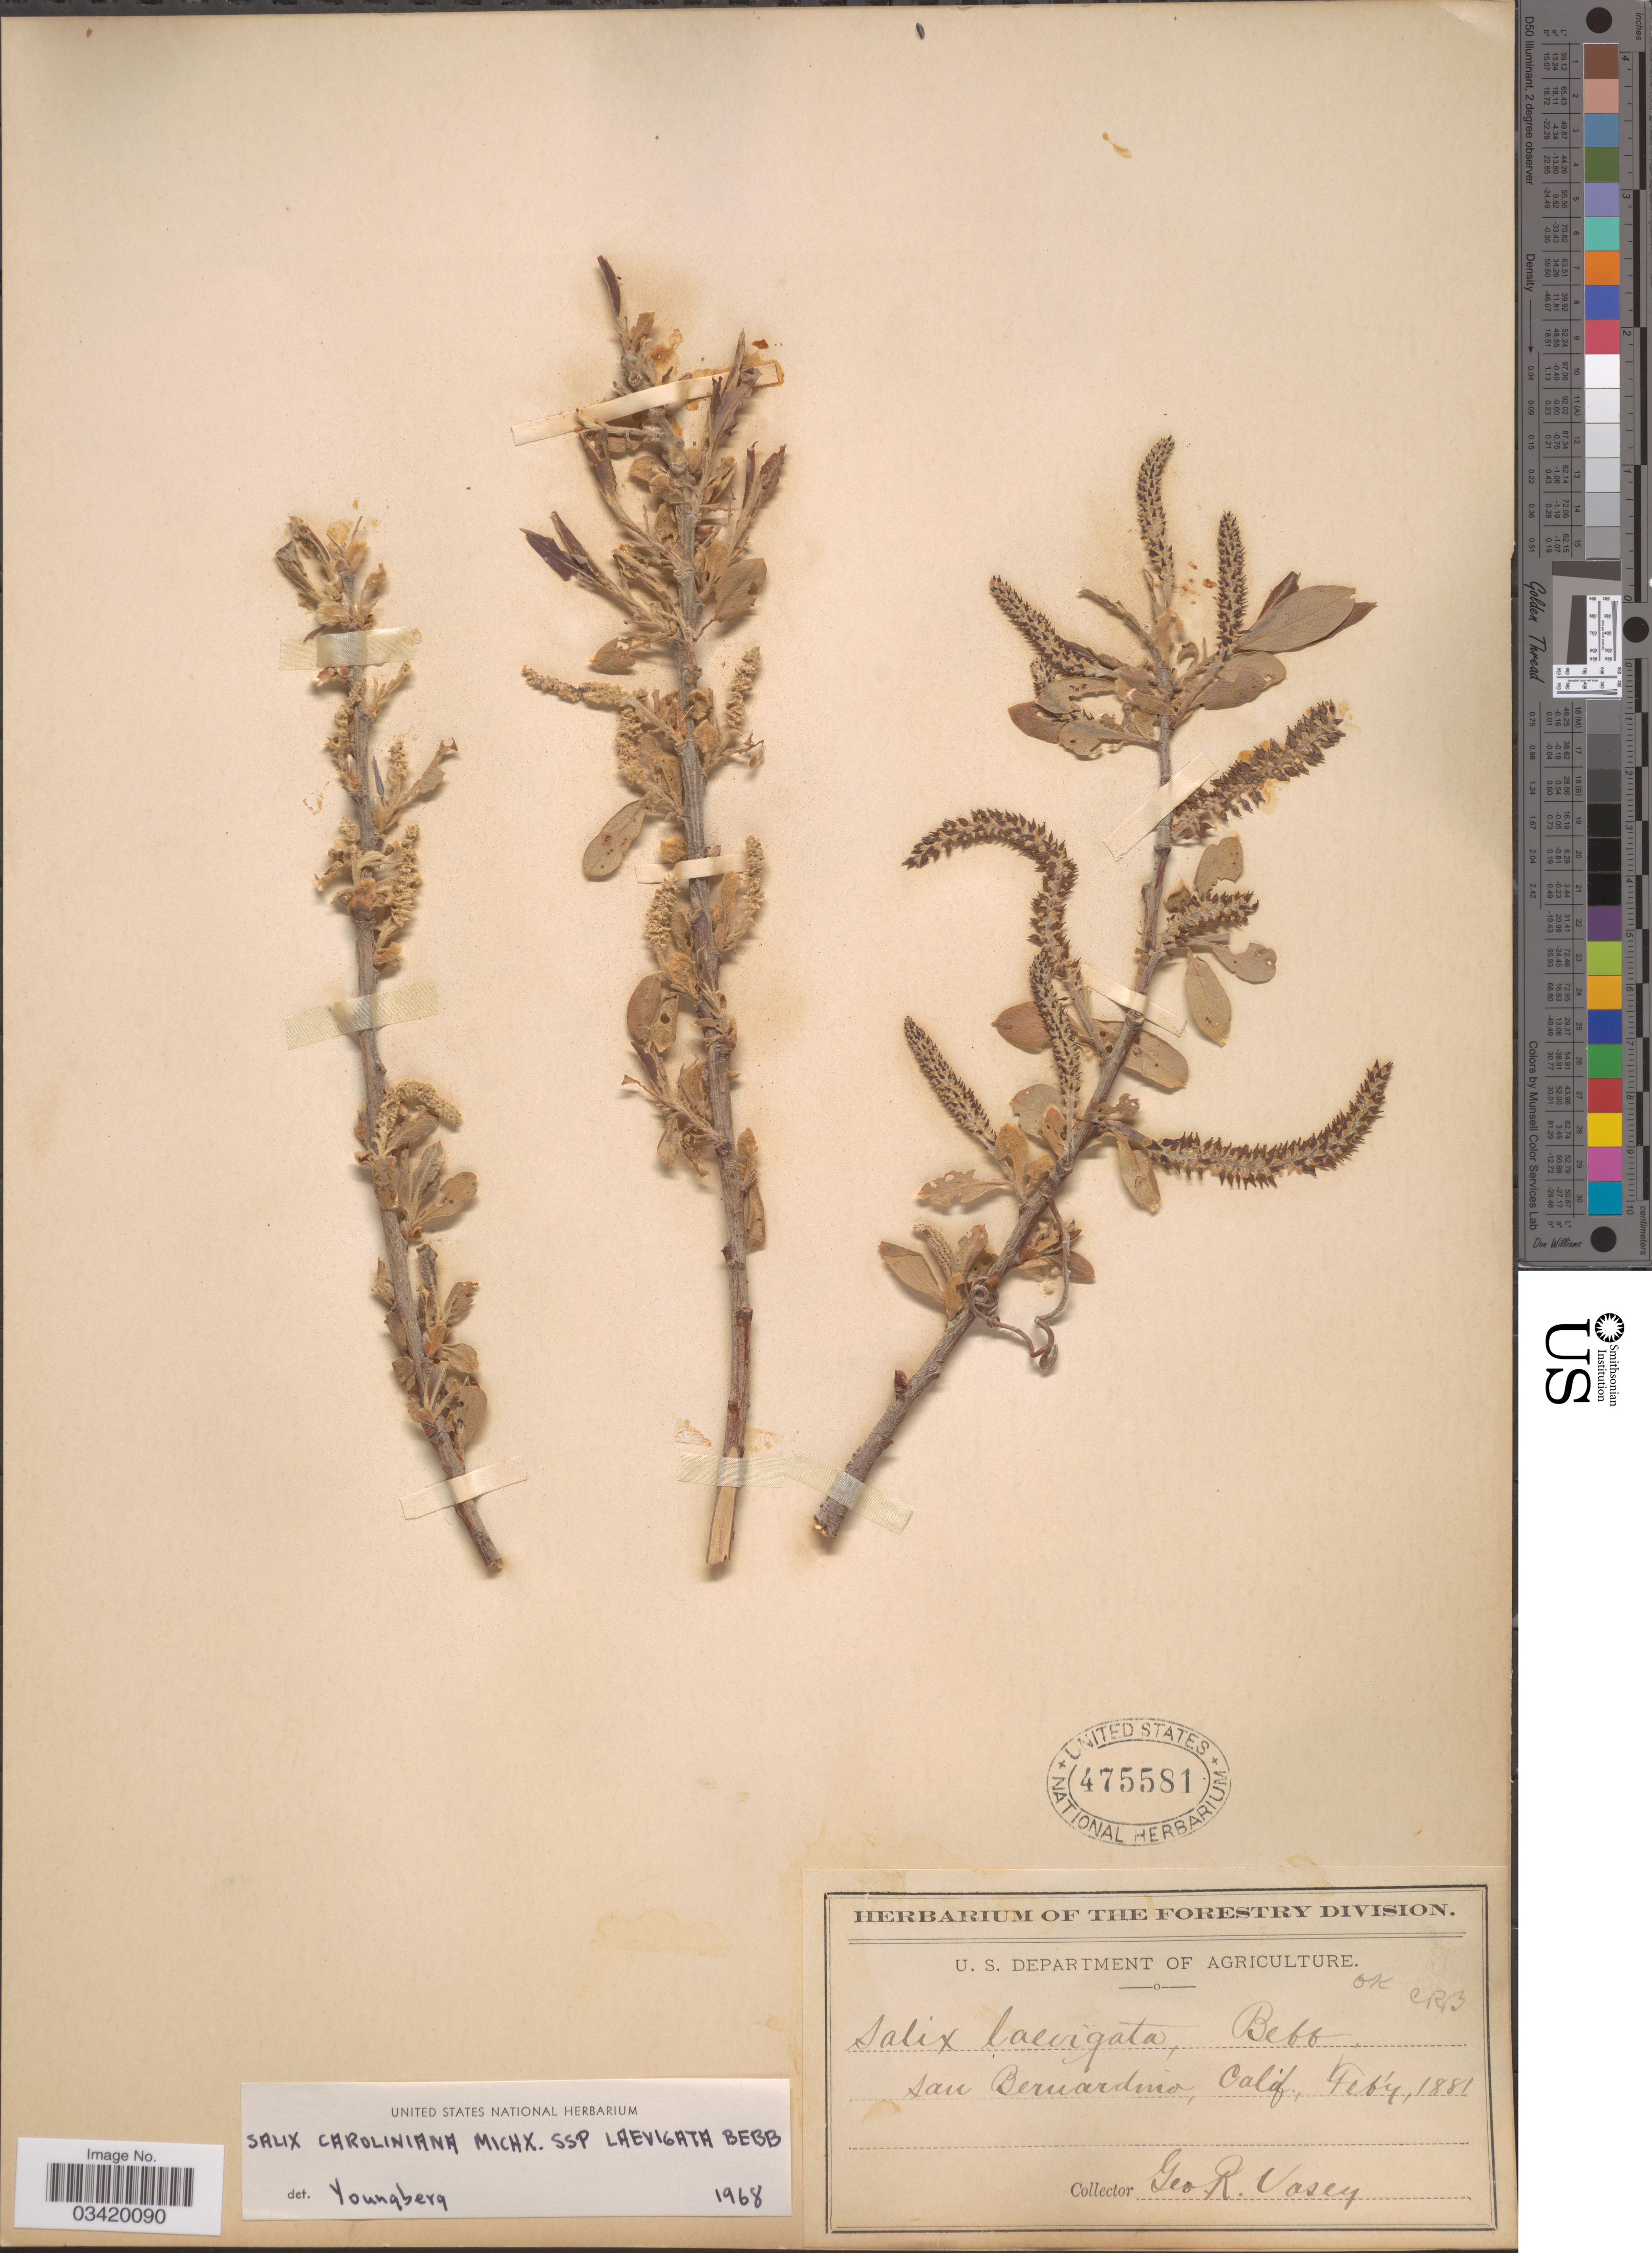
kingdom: Plantae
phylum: Tracheophyta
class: Magnoliopsida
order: Malpighiales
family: Salicaceae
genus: Salix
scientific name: Salix caroliniana subsp. laevigata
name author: Bebb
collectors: G. Vasey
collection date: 1881-02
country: United States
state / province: California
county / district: San Bernardino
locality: San Bernardino.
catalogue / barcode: US 475581